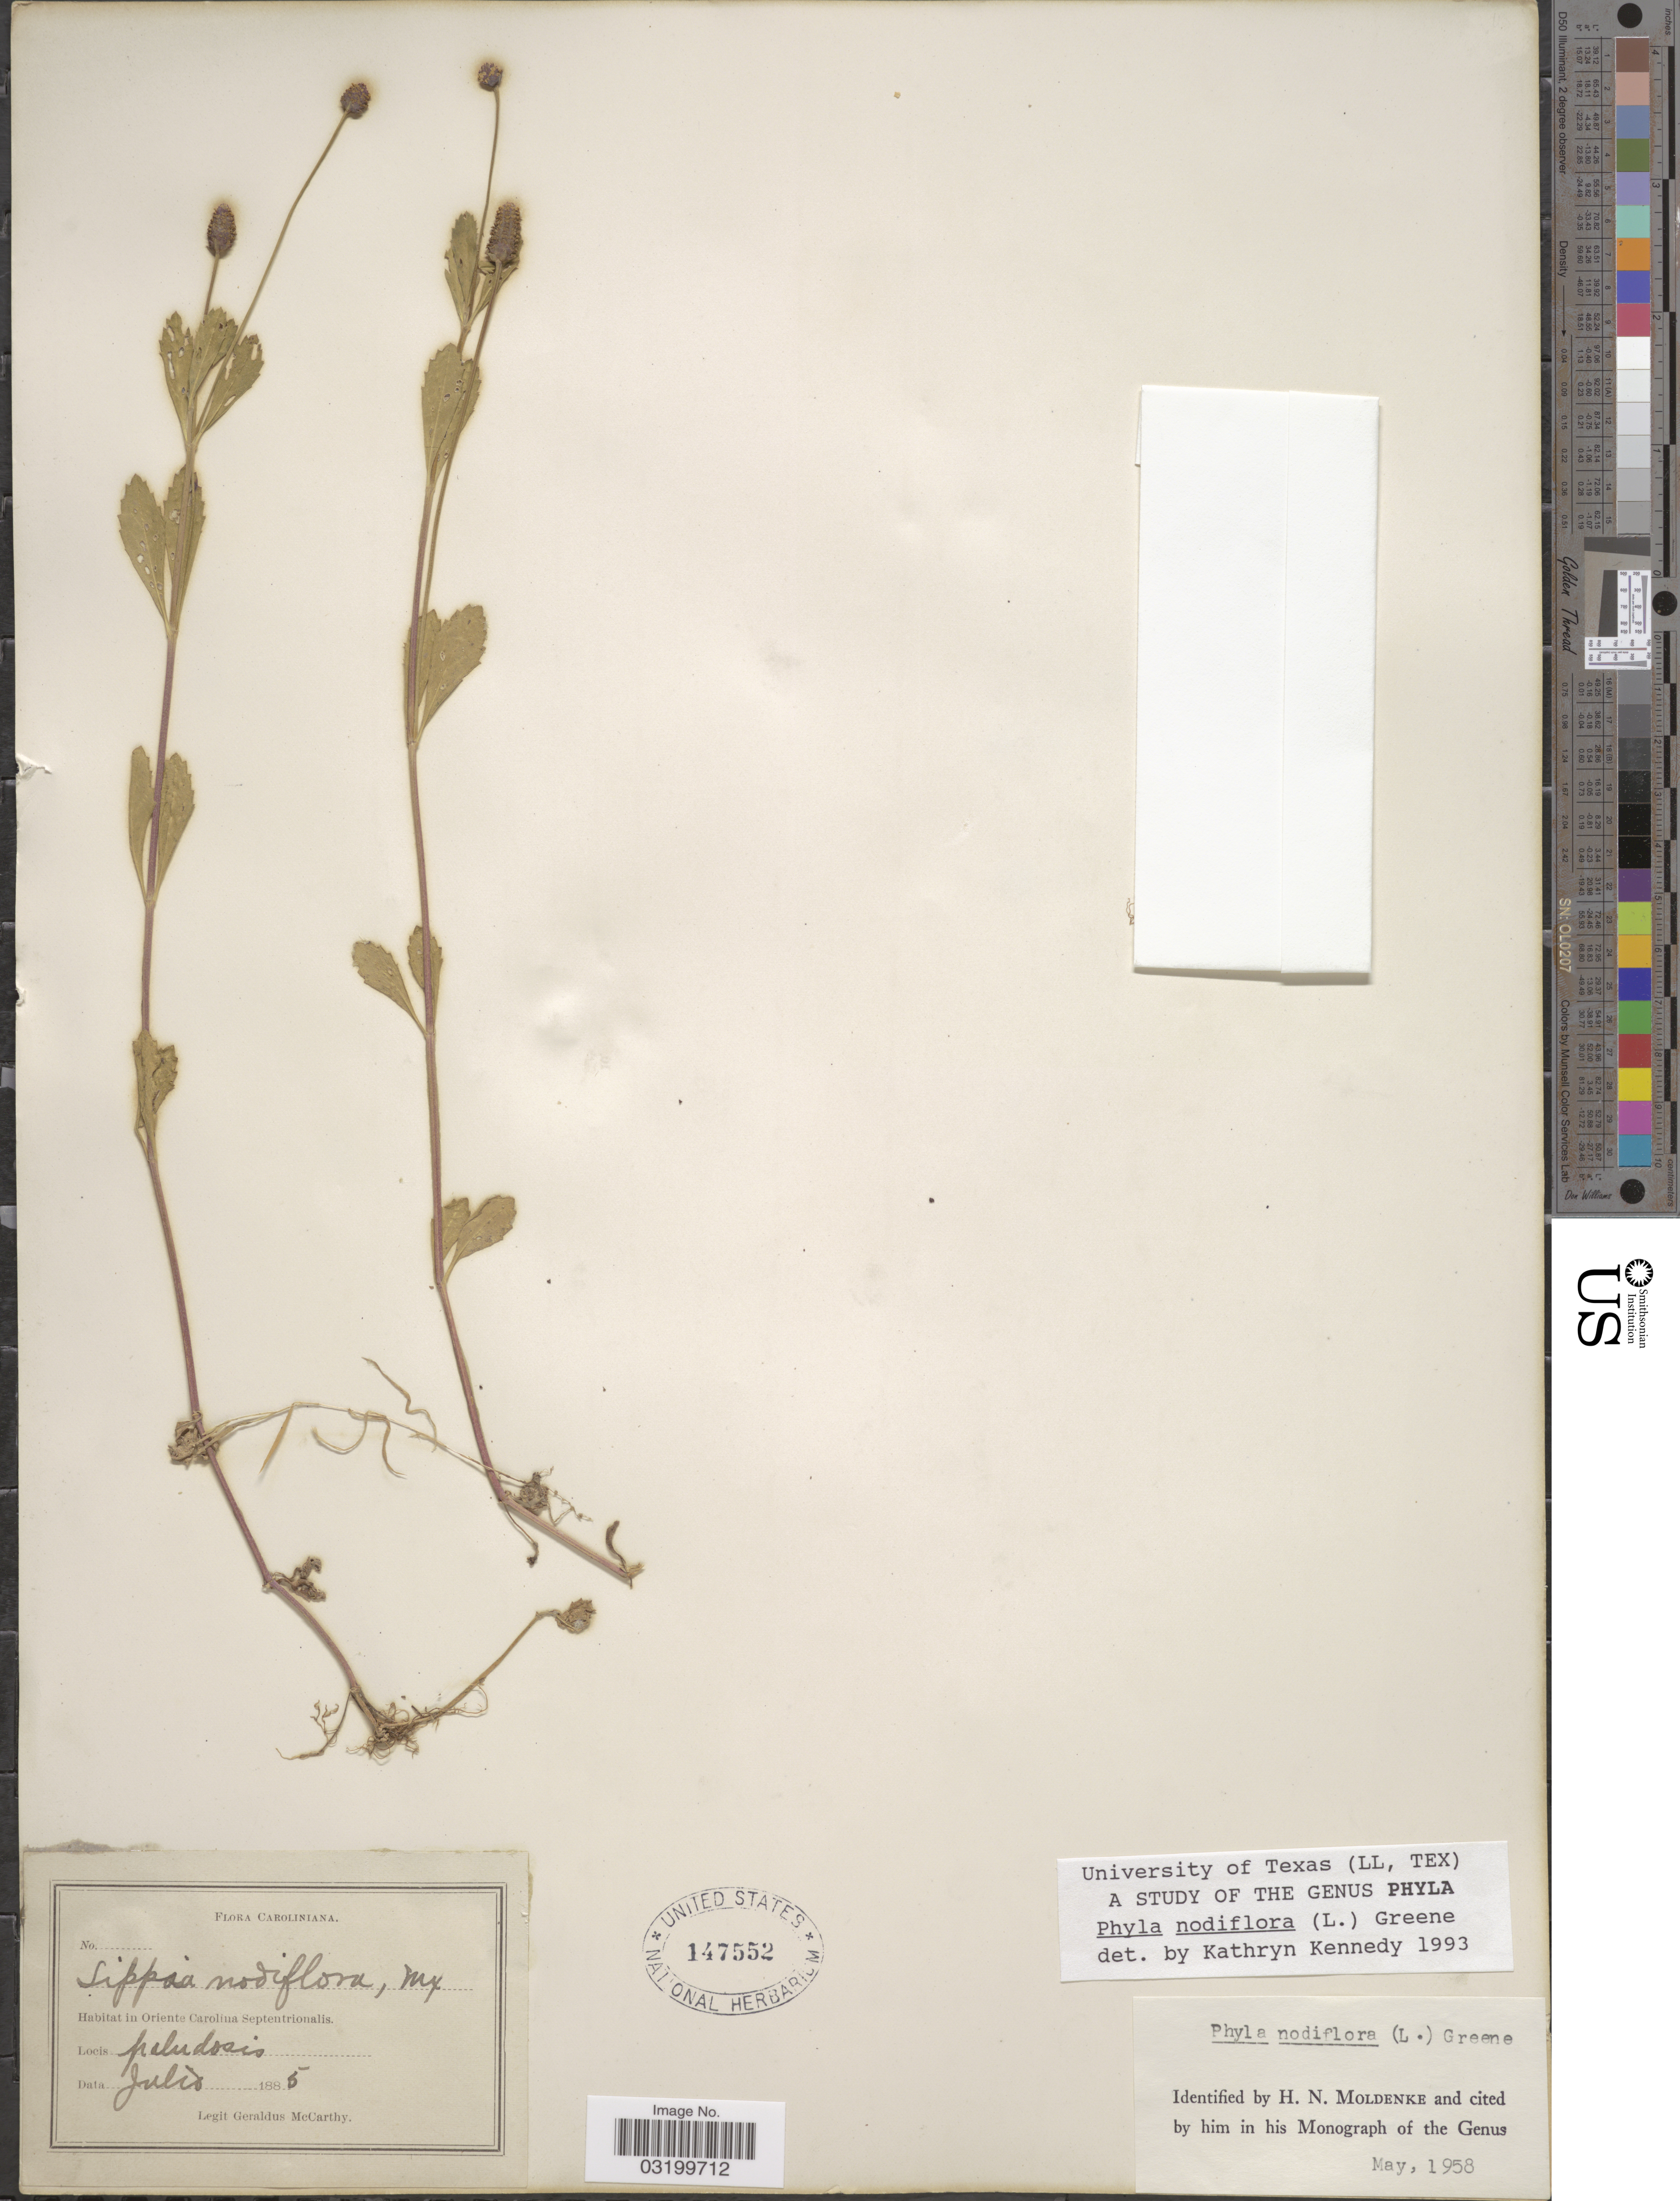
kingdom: Plantae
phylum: Tracheophyta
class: Magnoliopsida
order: Lamiales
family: Verbenaceae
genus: Phyla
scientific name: Phyla nodiflora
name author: (L.) Greene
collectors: M. McCarthy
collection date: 1885-07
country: United States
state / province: North Carolina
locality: Caroliniana. Oriente Carolina Septentrionalis. Paludosis.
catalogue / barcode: US 147552